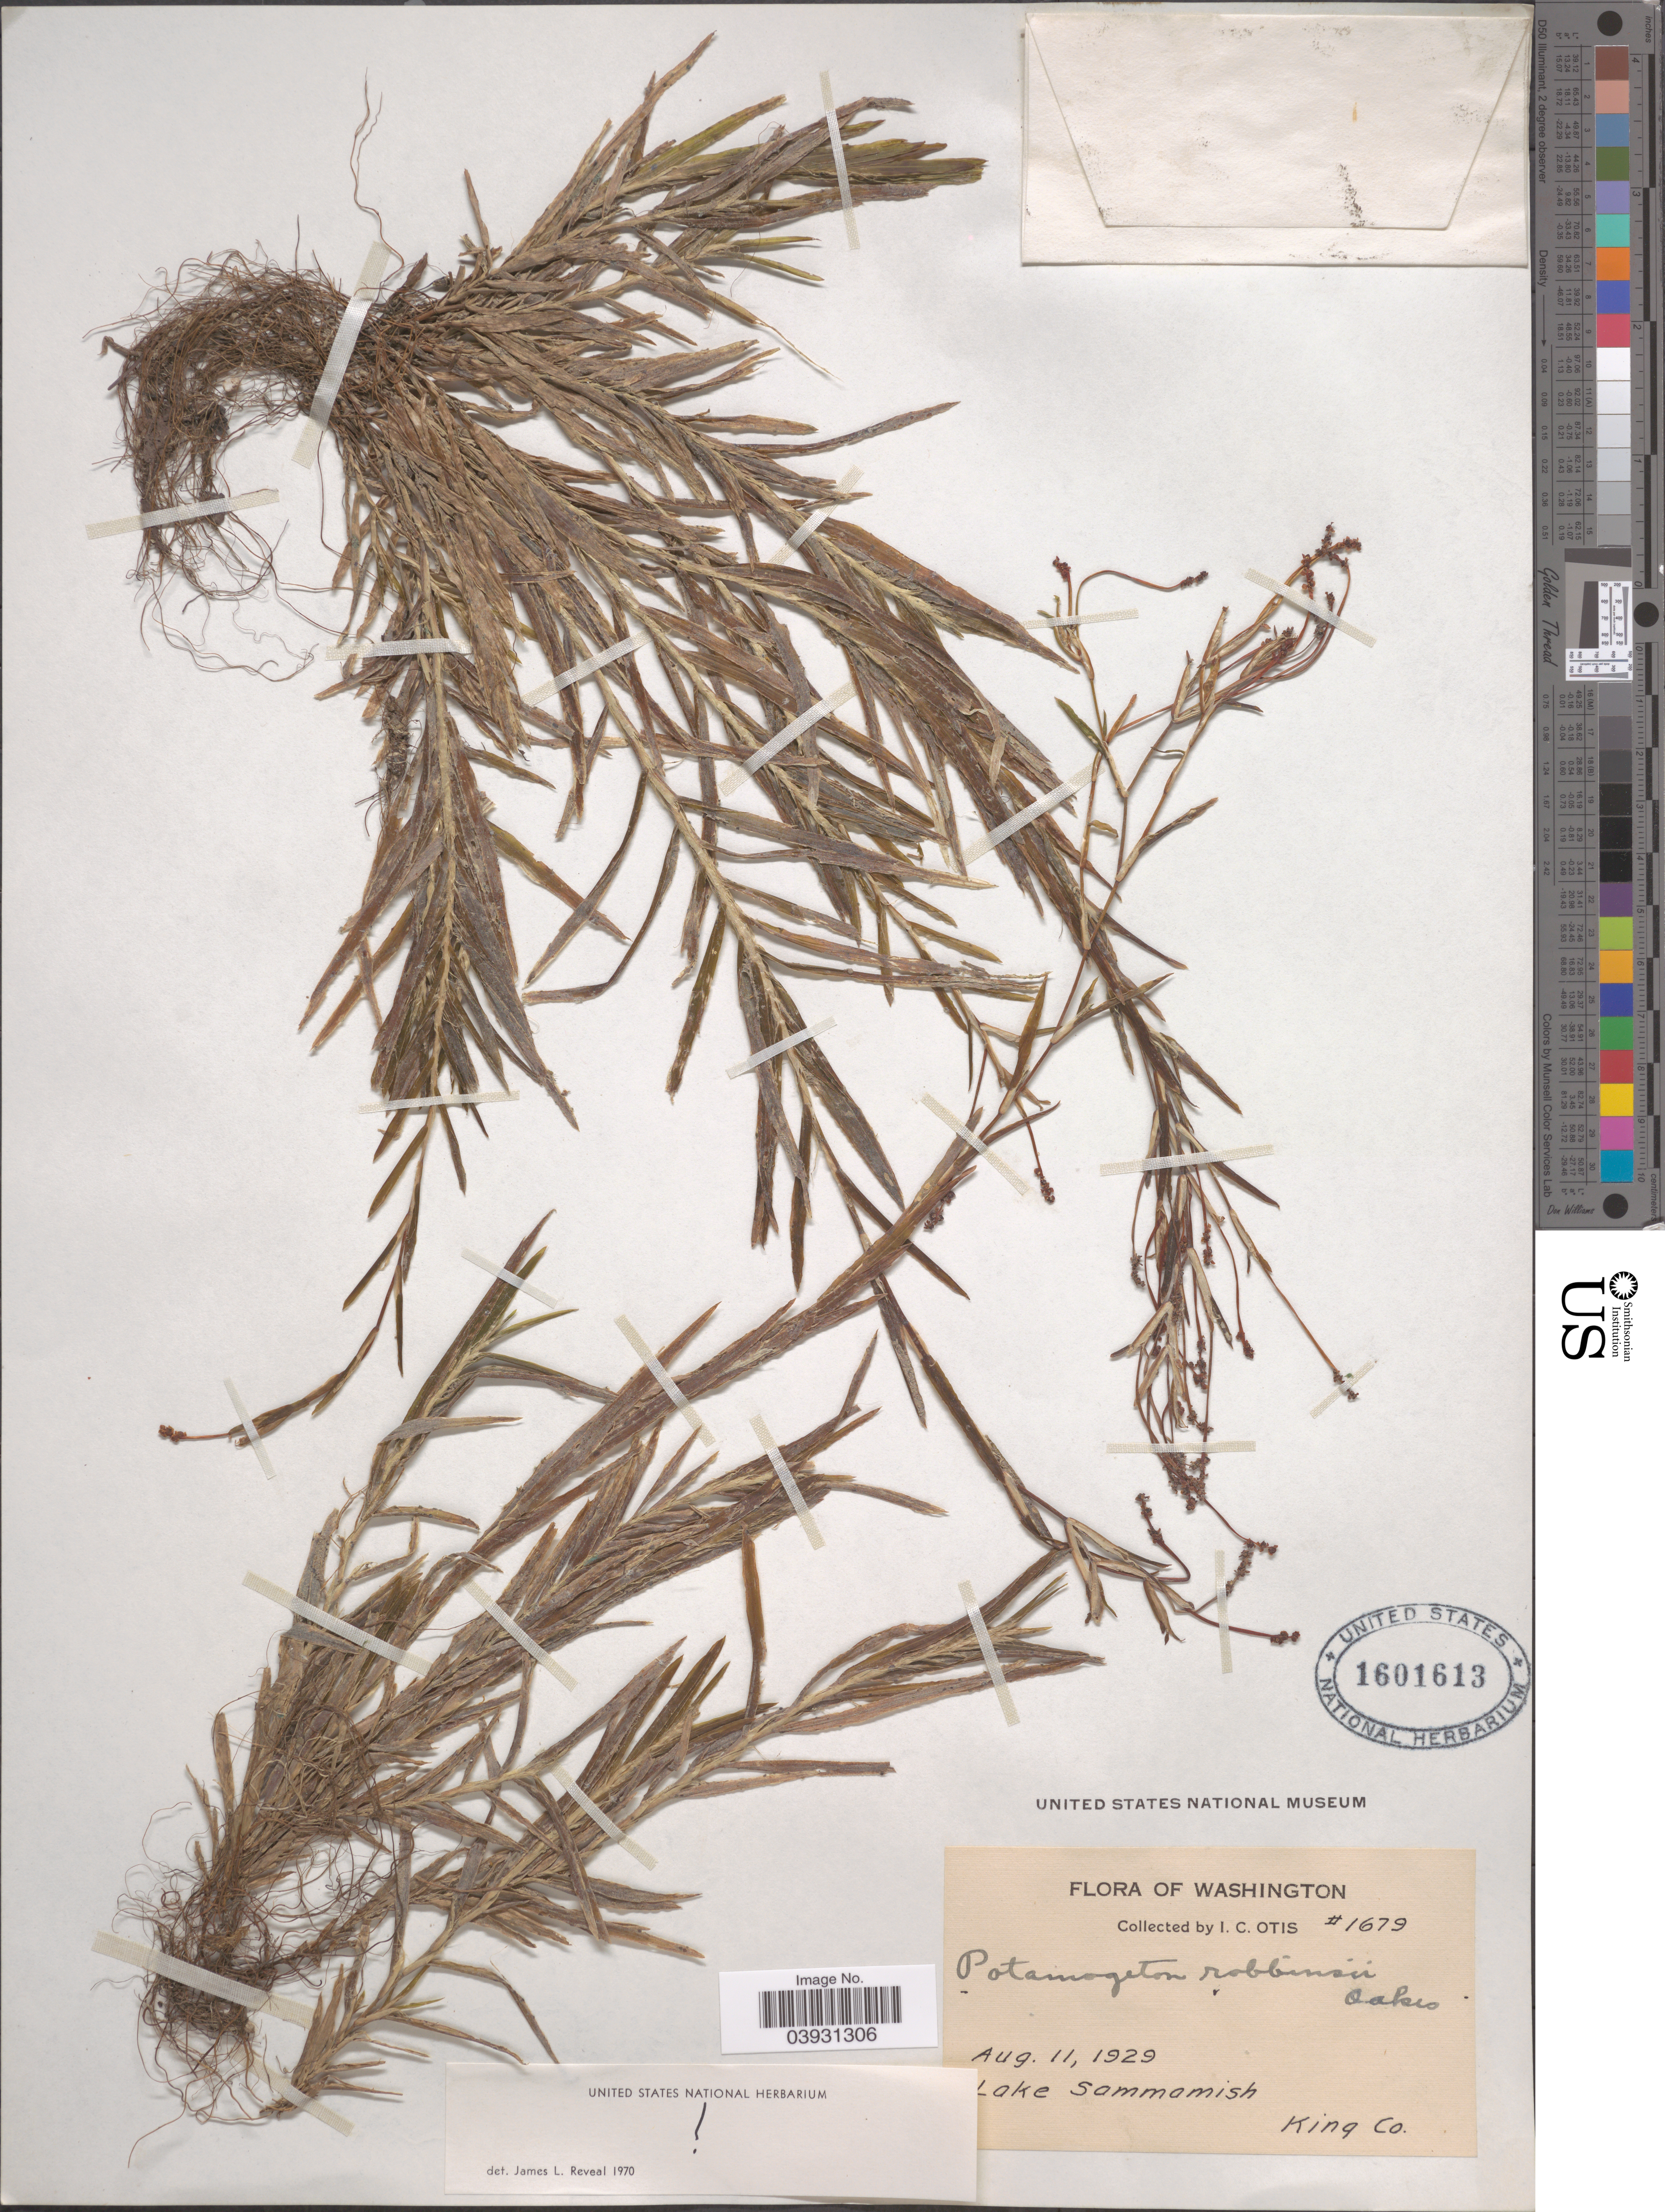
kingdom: Plantae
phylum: Tracheophyta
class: Liliopsida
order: Alismatales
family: Potamogetonaceae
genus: Potamogeton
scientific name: Potamogeton robbinsii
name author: Oakes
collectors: I. C. Otis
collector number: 1679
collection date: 1929-08-11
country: United States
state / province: Washington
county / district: King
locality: Lake Sammamish. King Co.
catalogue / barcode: US 1601613